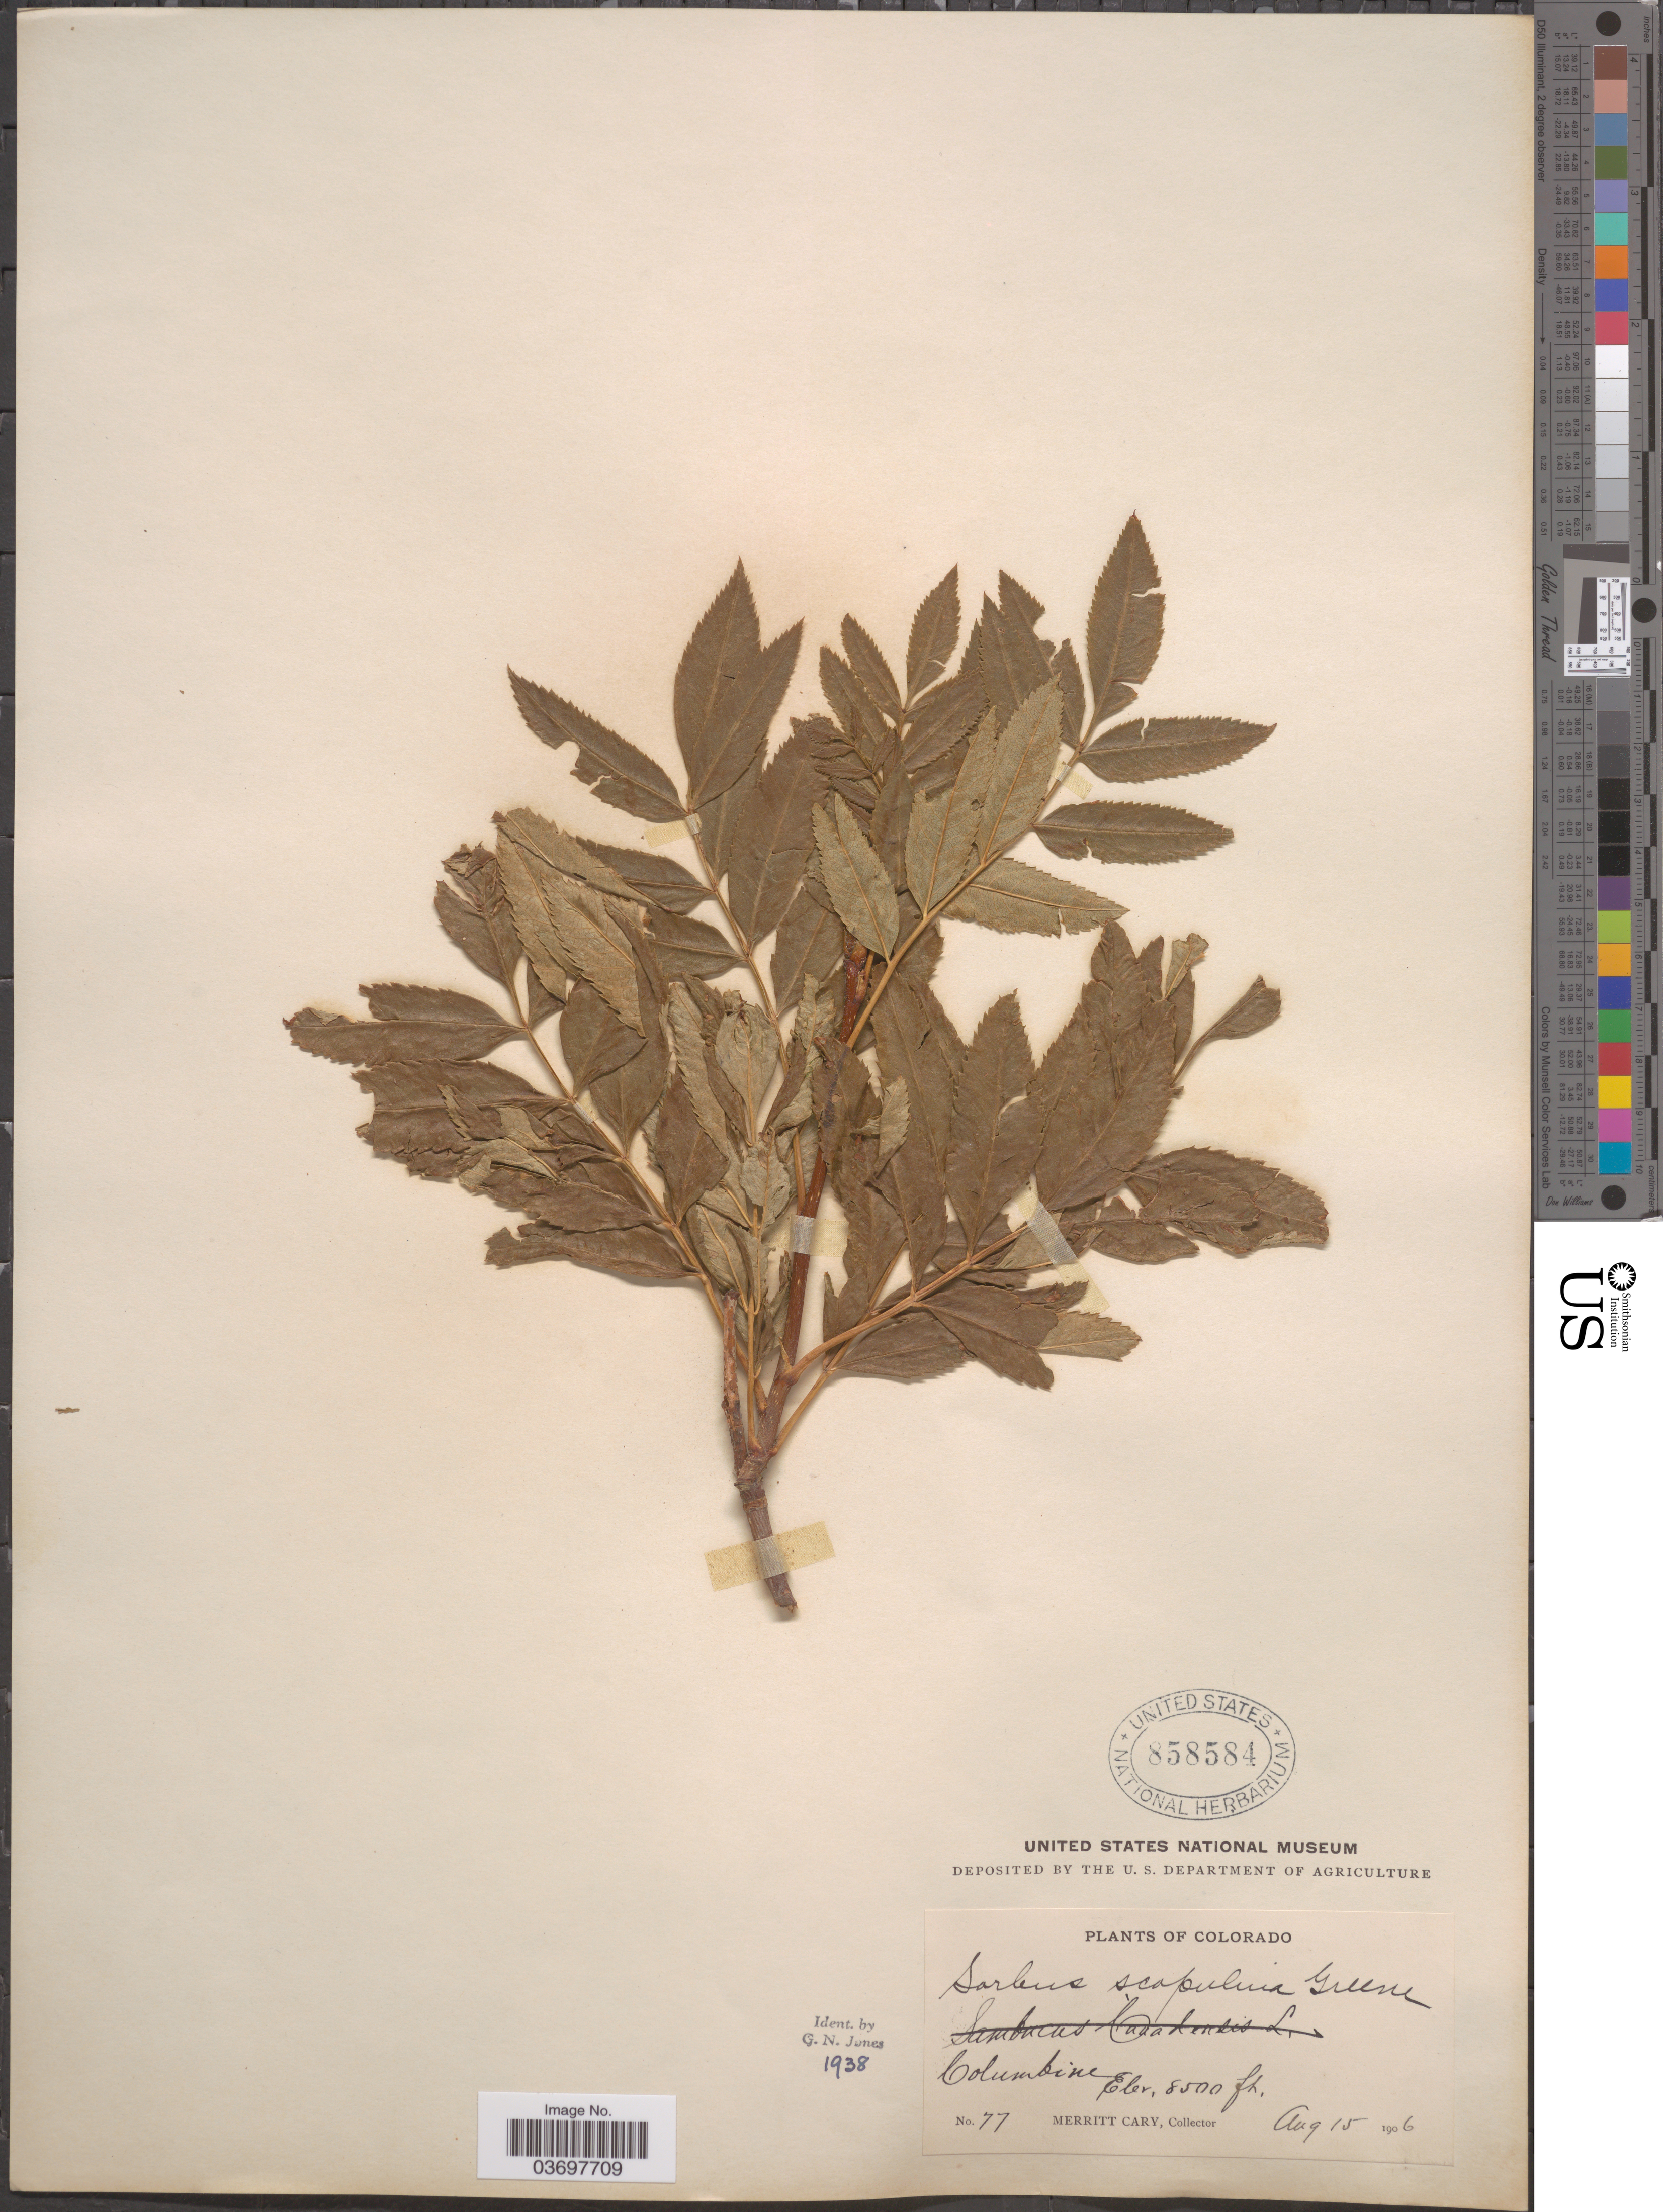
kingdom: Plantae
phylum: Tracheophyta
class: Magnoliopsida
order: Rosales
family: Rosaceae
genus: Sorbus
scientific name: Sorbus scopulina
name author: Greene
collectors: M. Cary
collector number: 77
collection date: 1906-08-15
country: United States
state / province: Colorado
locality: Columbine.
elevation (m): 2591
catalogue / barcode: US 858584